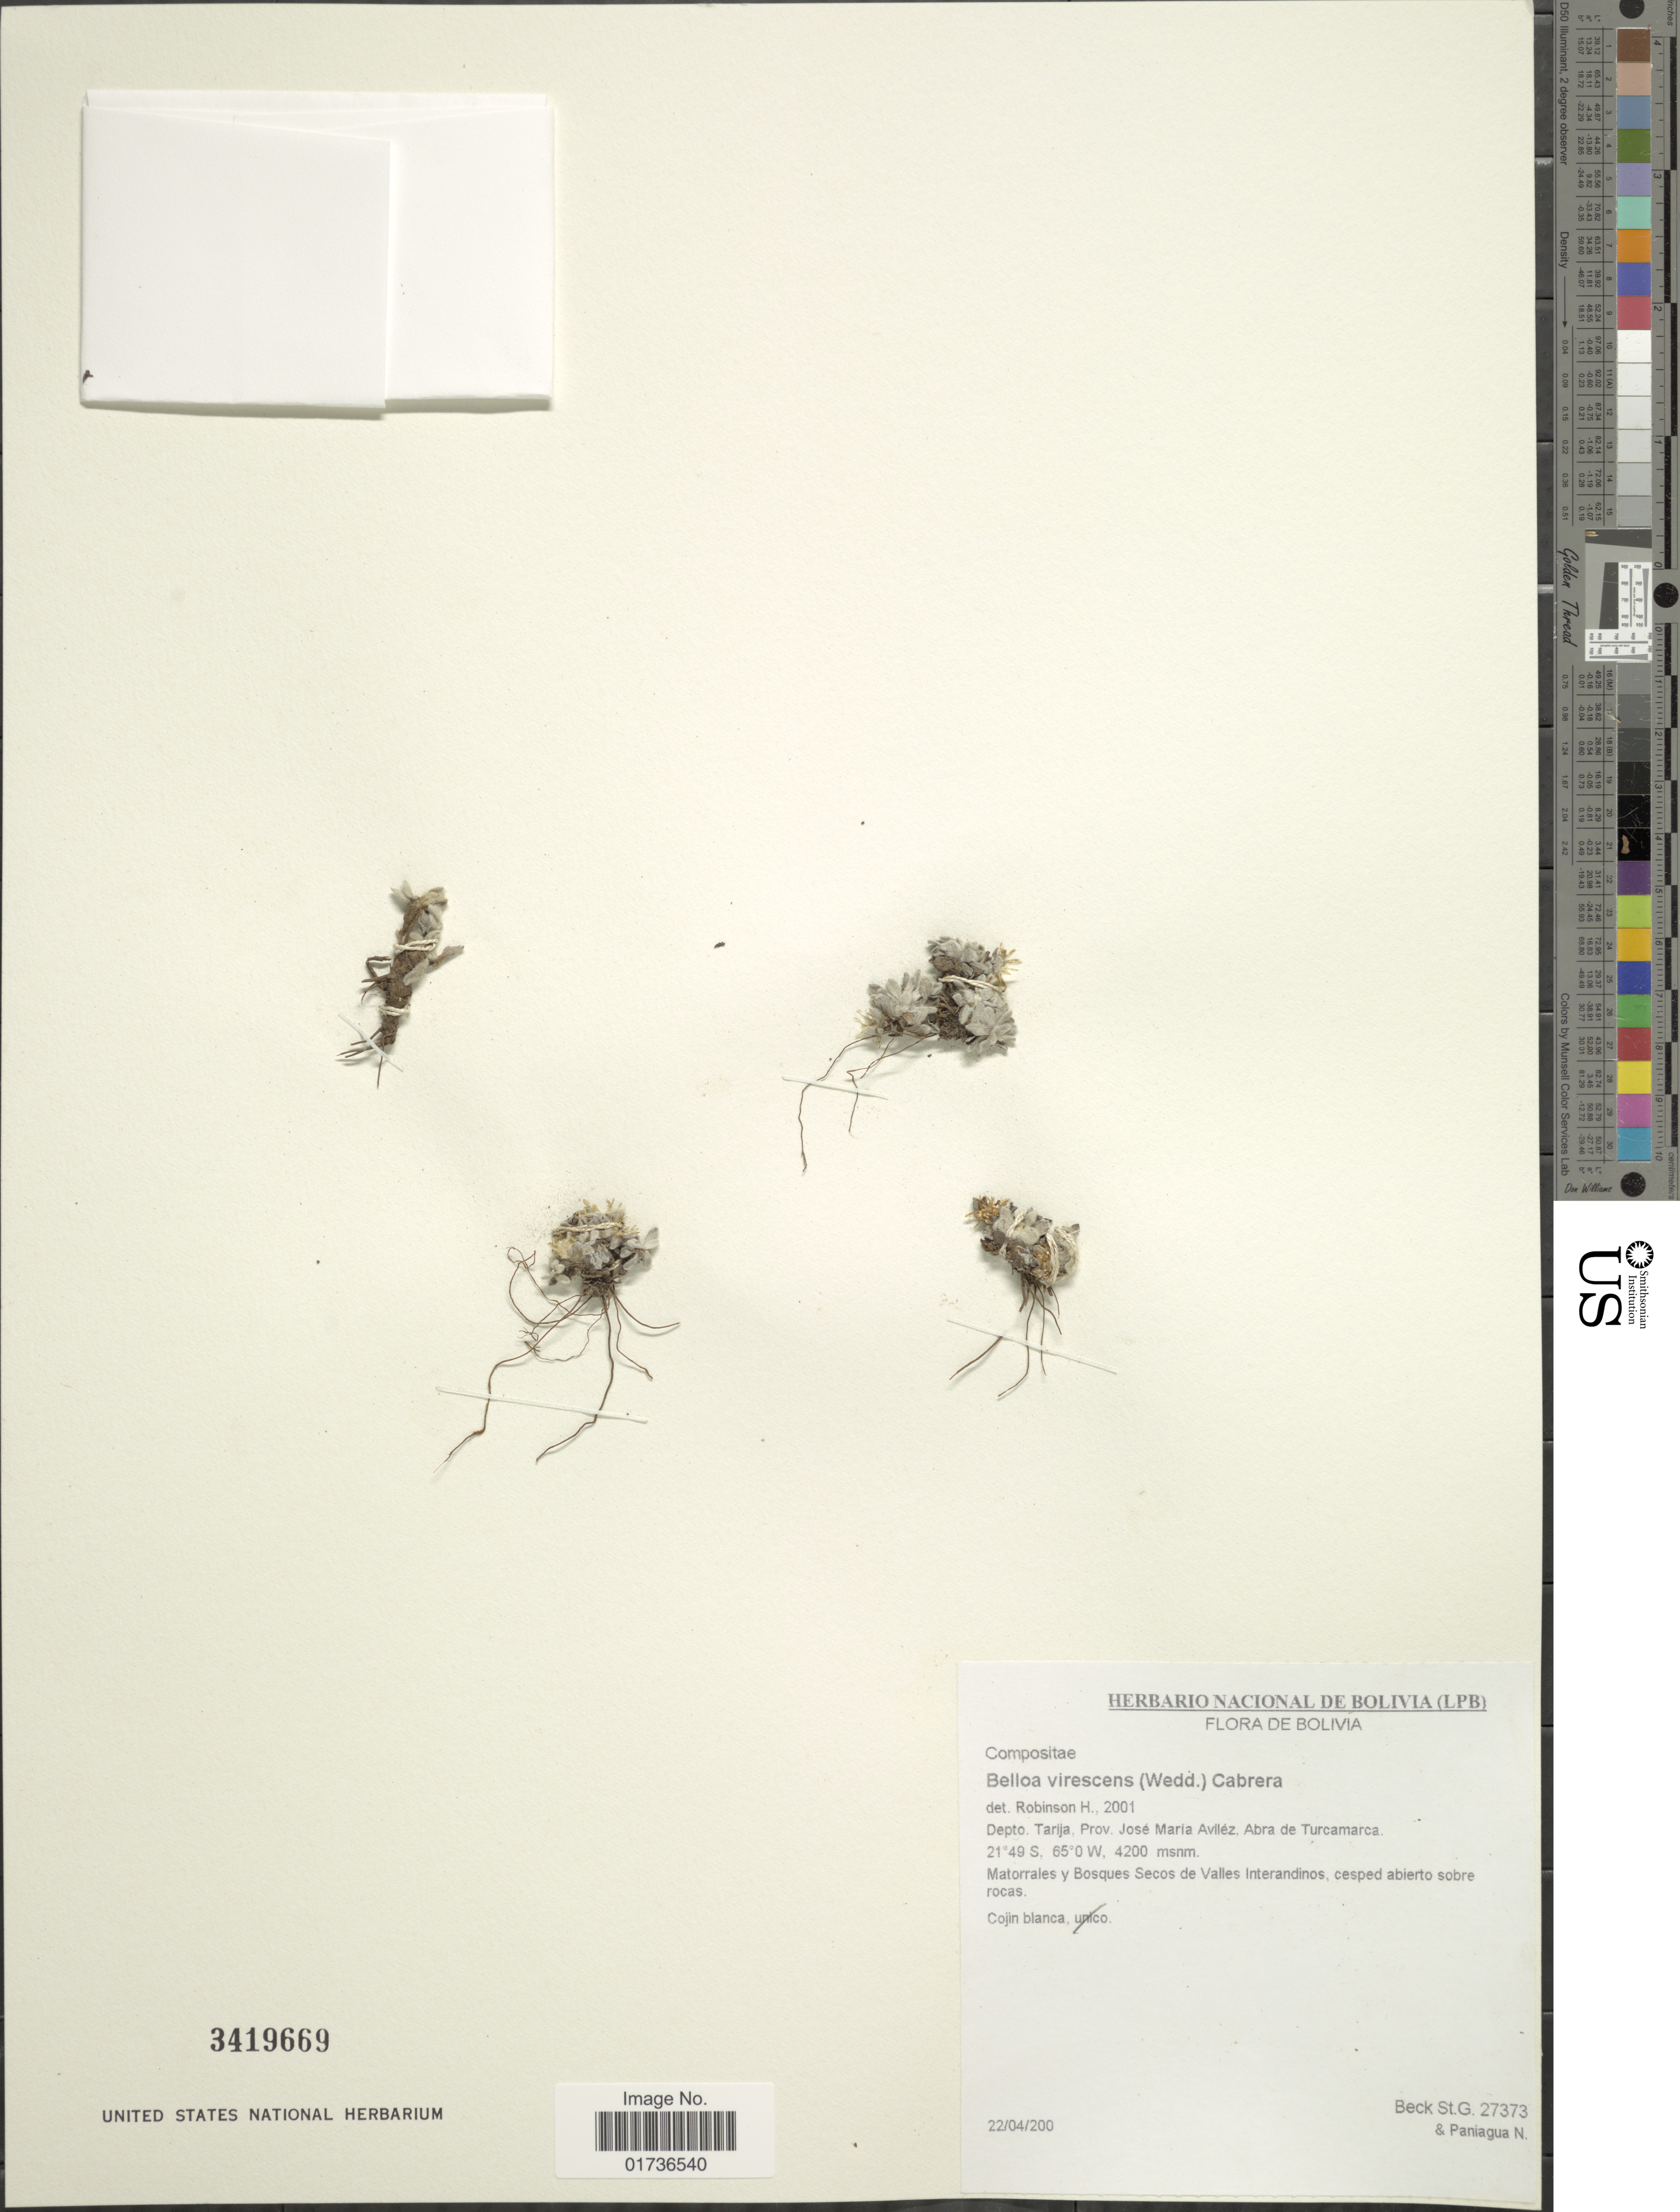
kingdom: Plantae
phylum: Tracheophyta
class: Magnoliopsida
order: Asterales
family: Asteraceae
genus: Belloa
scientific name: Belloa virescens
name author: (Wedd.) Cabrera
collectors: S. G. Beck & N. Paniagua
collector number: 27373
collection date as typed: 200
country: Bolivia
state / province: Tarija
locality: Depto. Tarija, prov. José Maria Avilléz, Abra de Turcamarca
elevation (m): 4200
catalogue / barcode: US 3419669